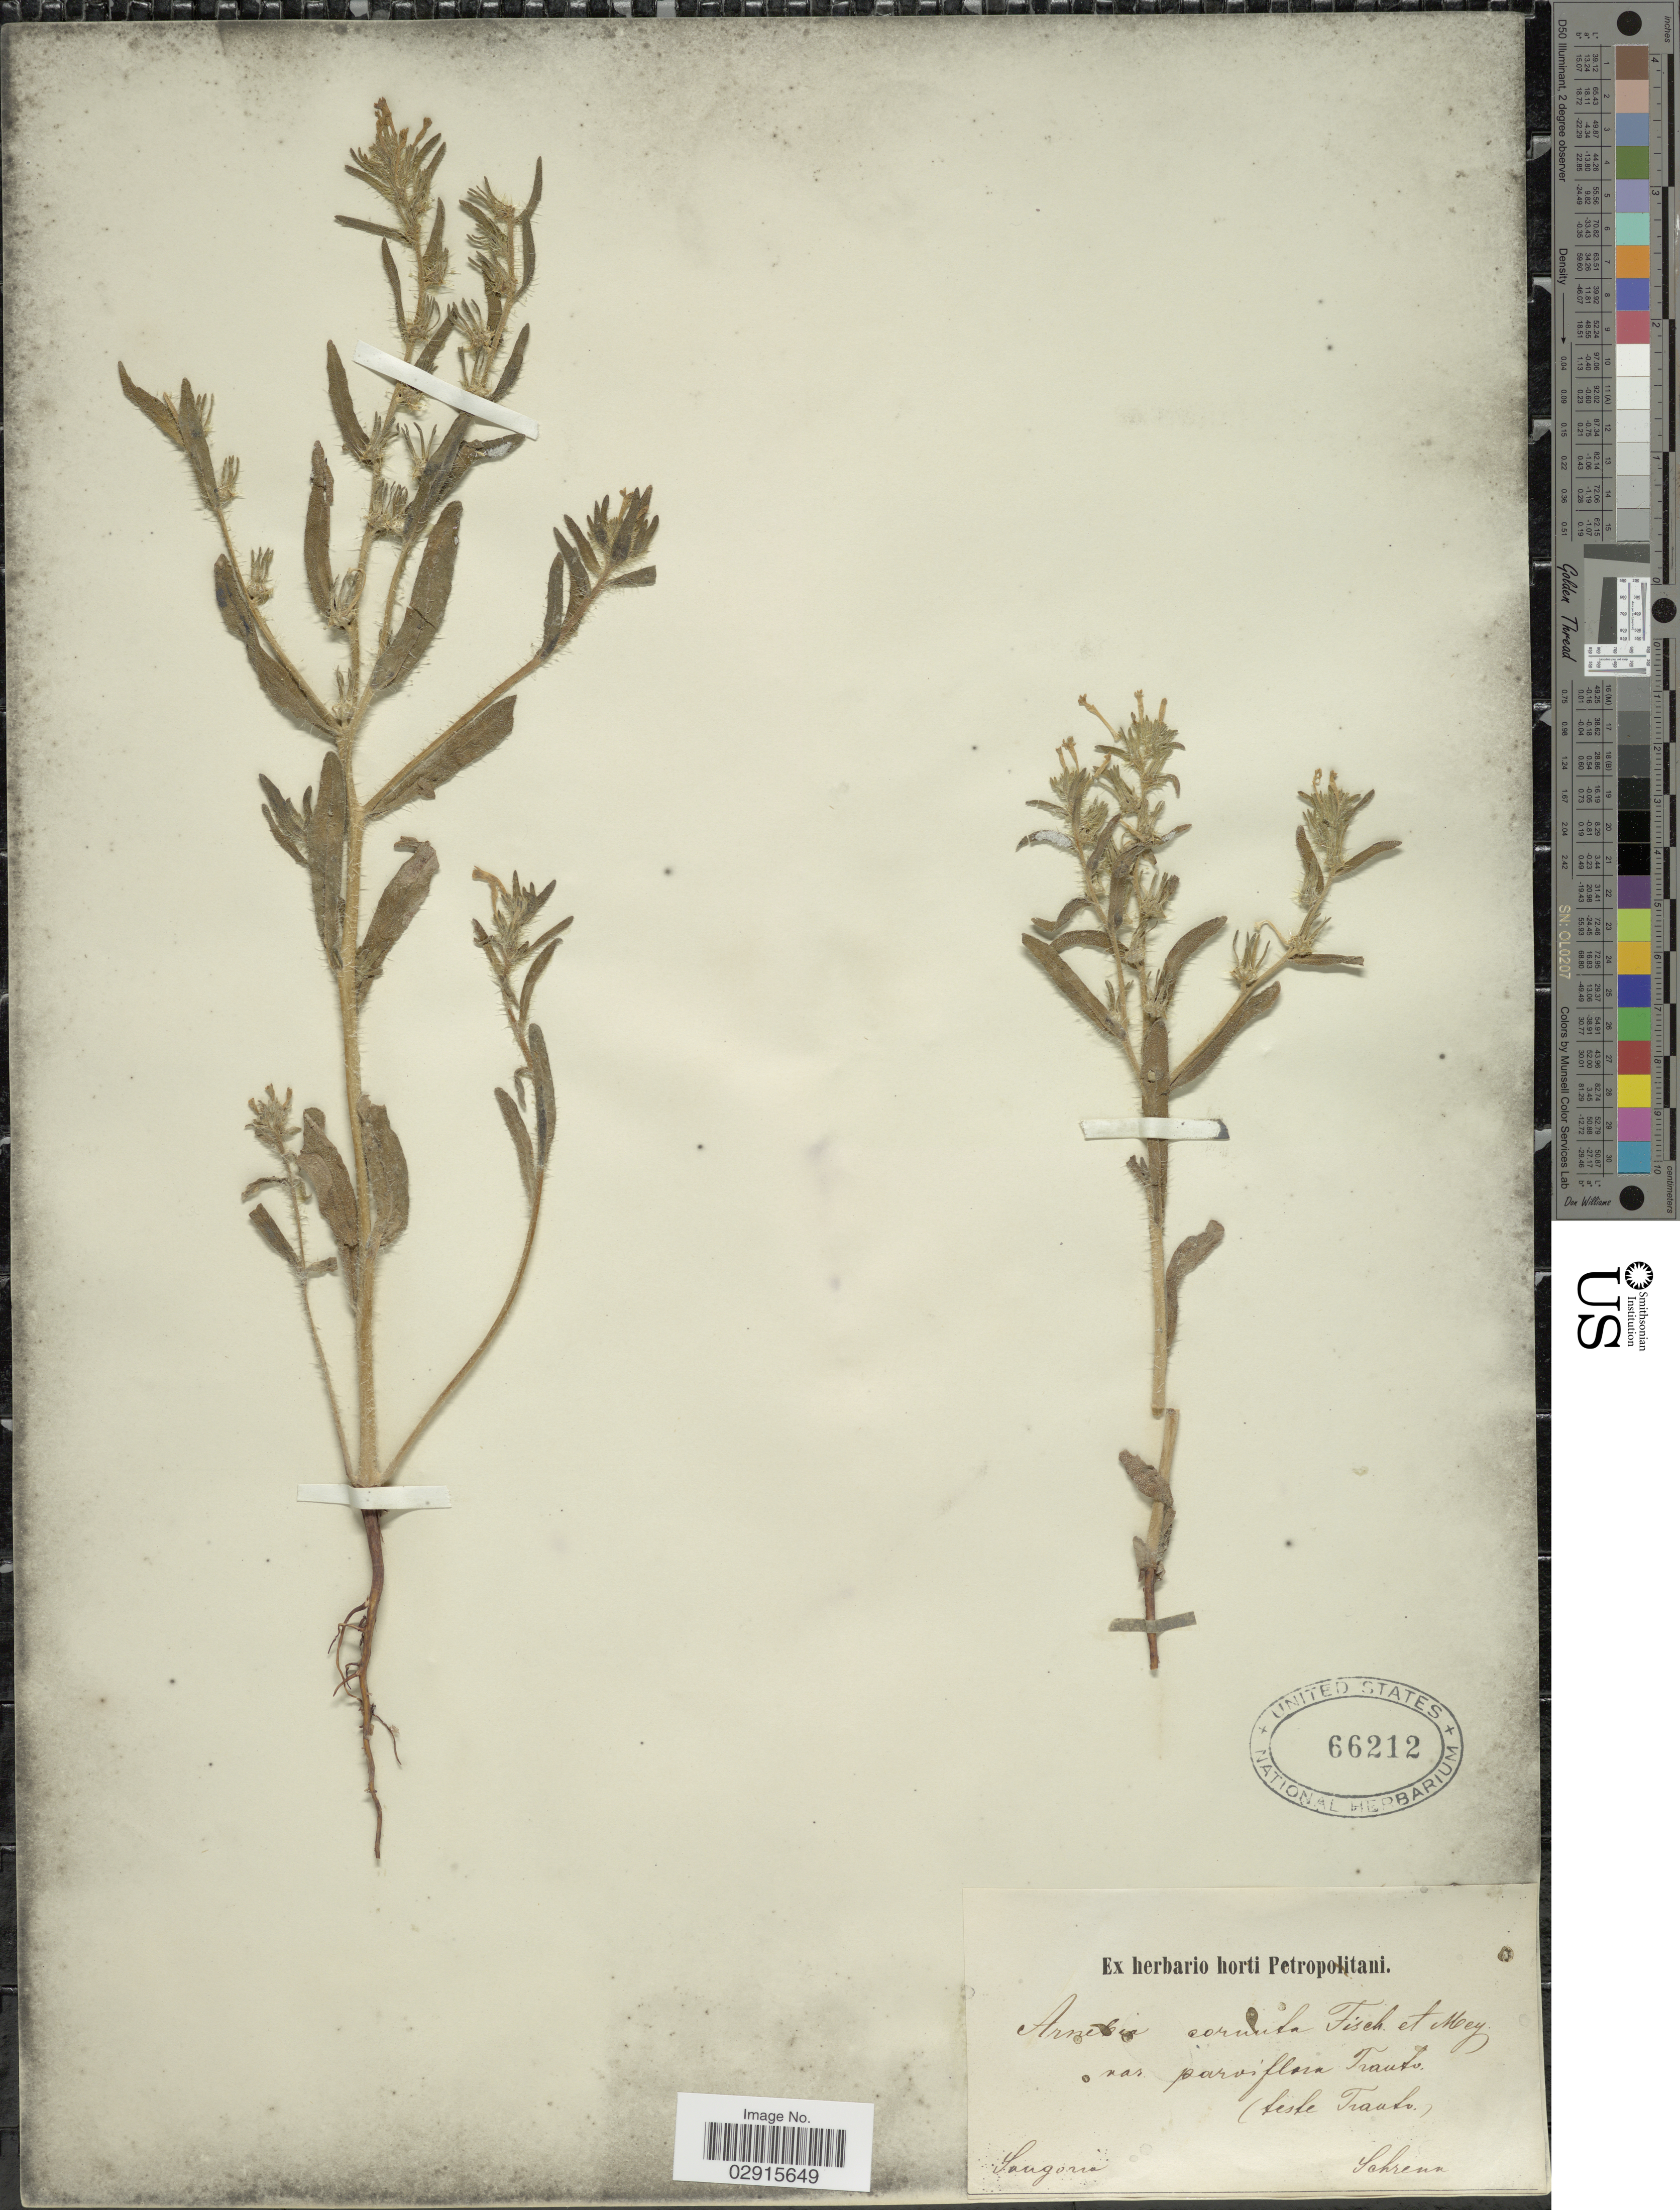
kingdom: Plantae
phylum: Tracheophyta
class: Magnoliopsida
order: Boraginales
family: Boraginaceae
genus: Arnebia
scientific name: Arnebia cornuta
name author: (Ledeb.) Fisch. & C.A. Mey.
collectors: A.G. Schrenk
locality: Sangoria.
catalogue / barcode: US 66212